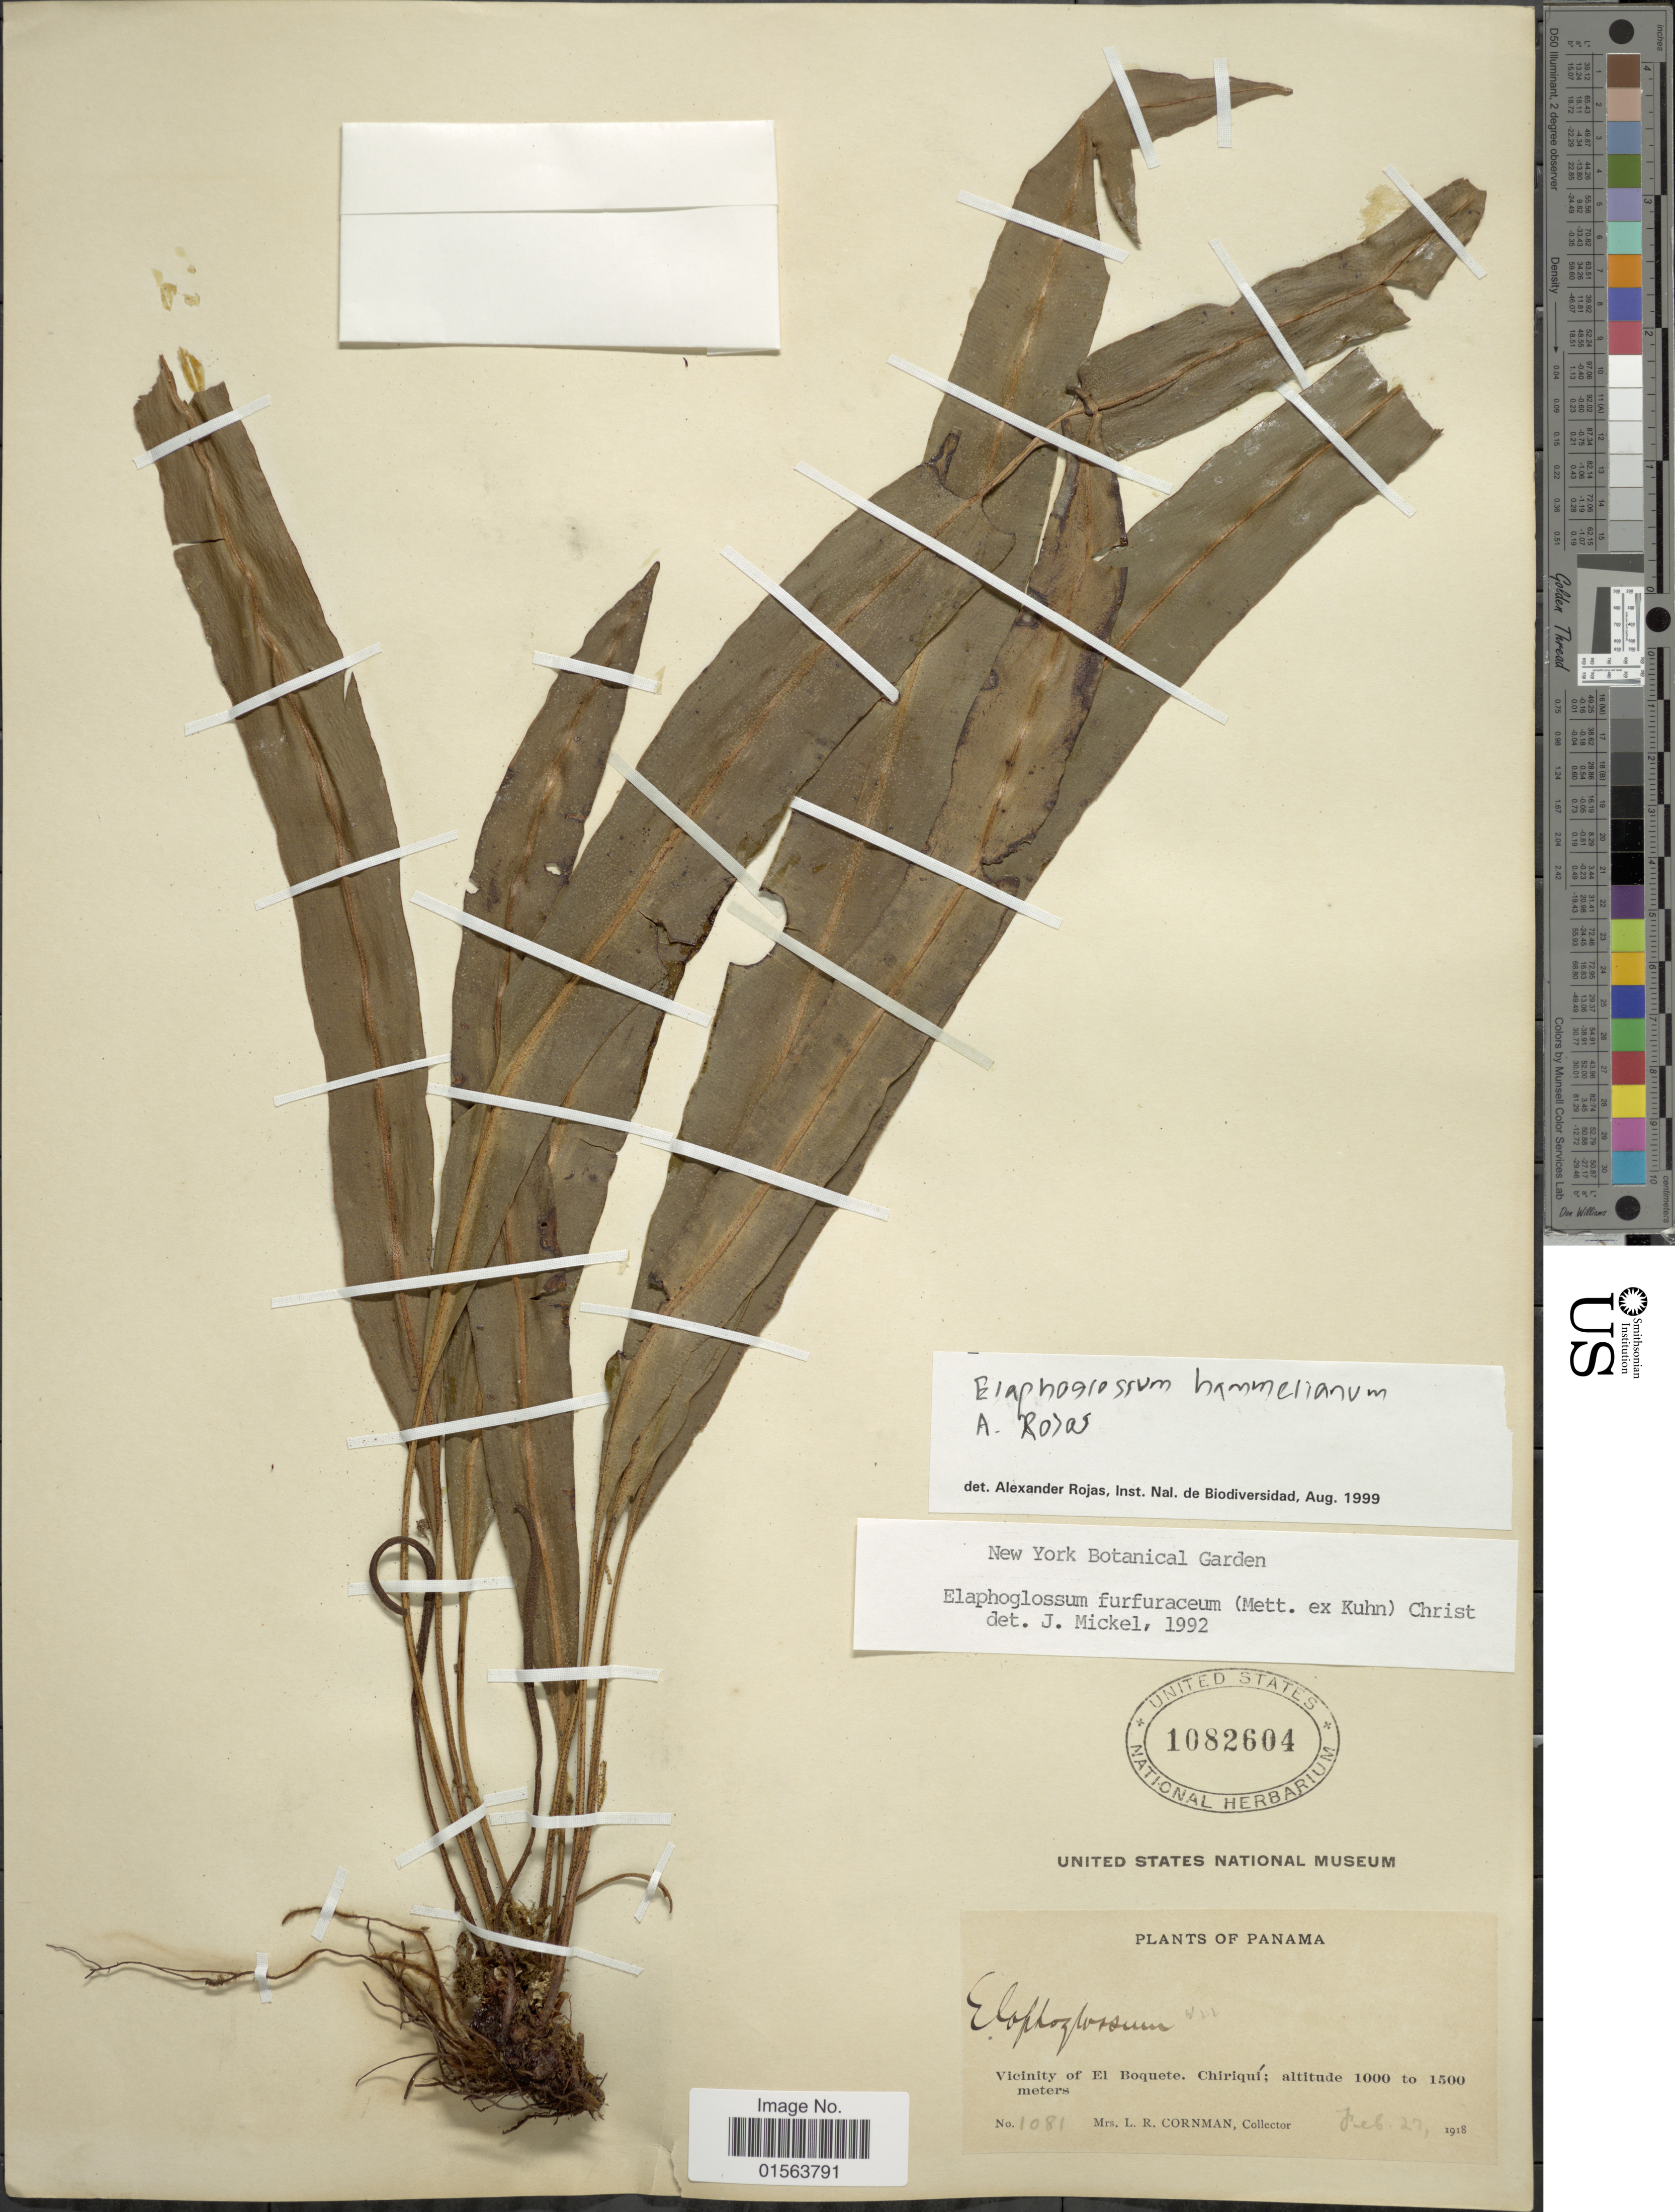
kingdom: Plantae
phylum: Tracheophyta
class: Polypodiopsida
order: Polypodiales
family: Dryopteridaceae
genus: Elaphoglossum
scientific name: Elaphoglossum hammelianum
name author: A. Rojas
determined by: Matos, F. B.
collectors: L. Cornman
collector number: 1081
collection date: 1918-02-27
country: Panama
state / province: Chiriqui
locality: Vicinity of El Boquete, Chiriqui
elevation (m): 1000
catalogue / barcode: US 1082604